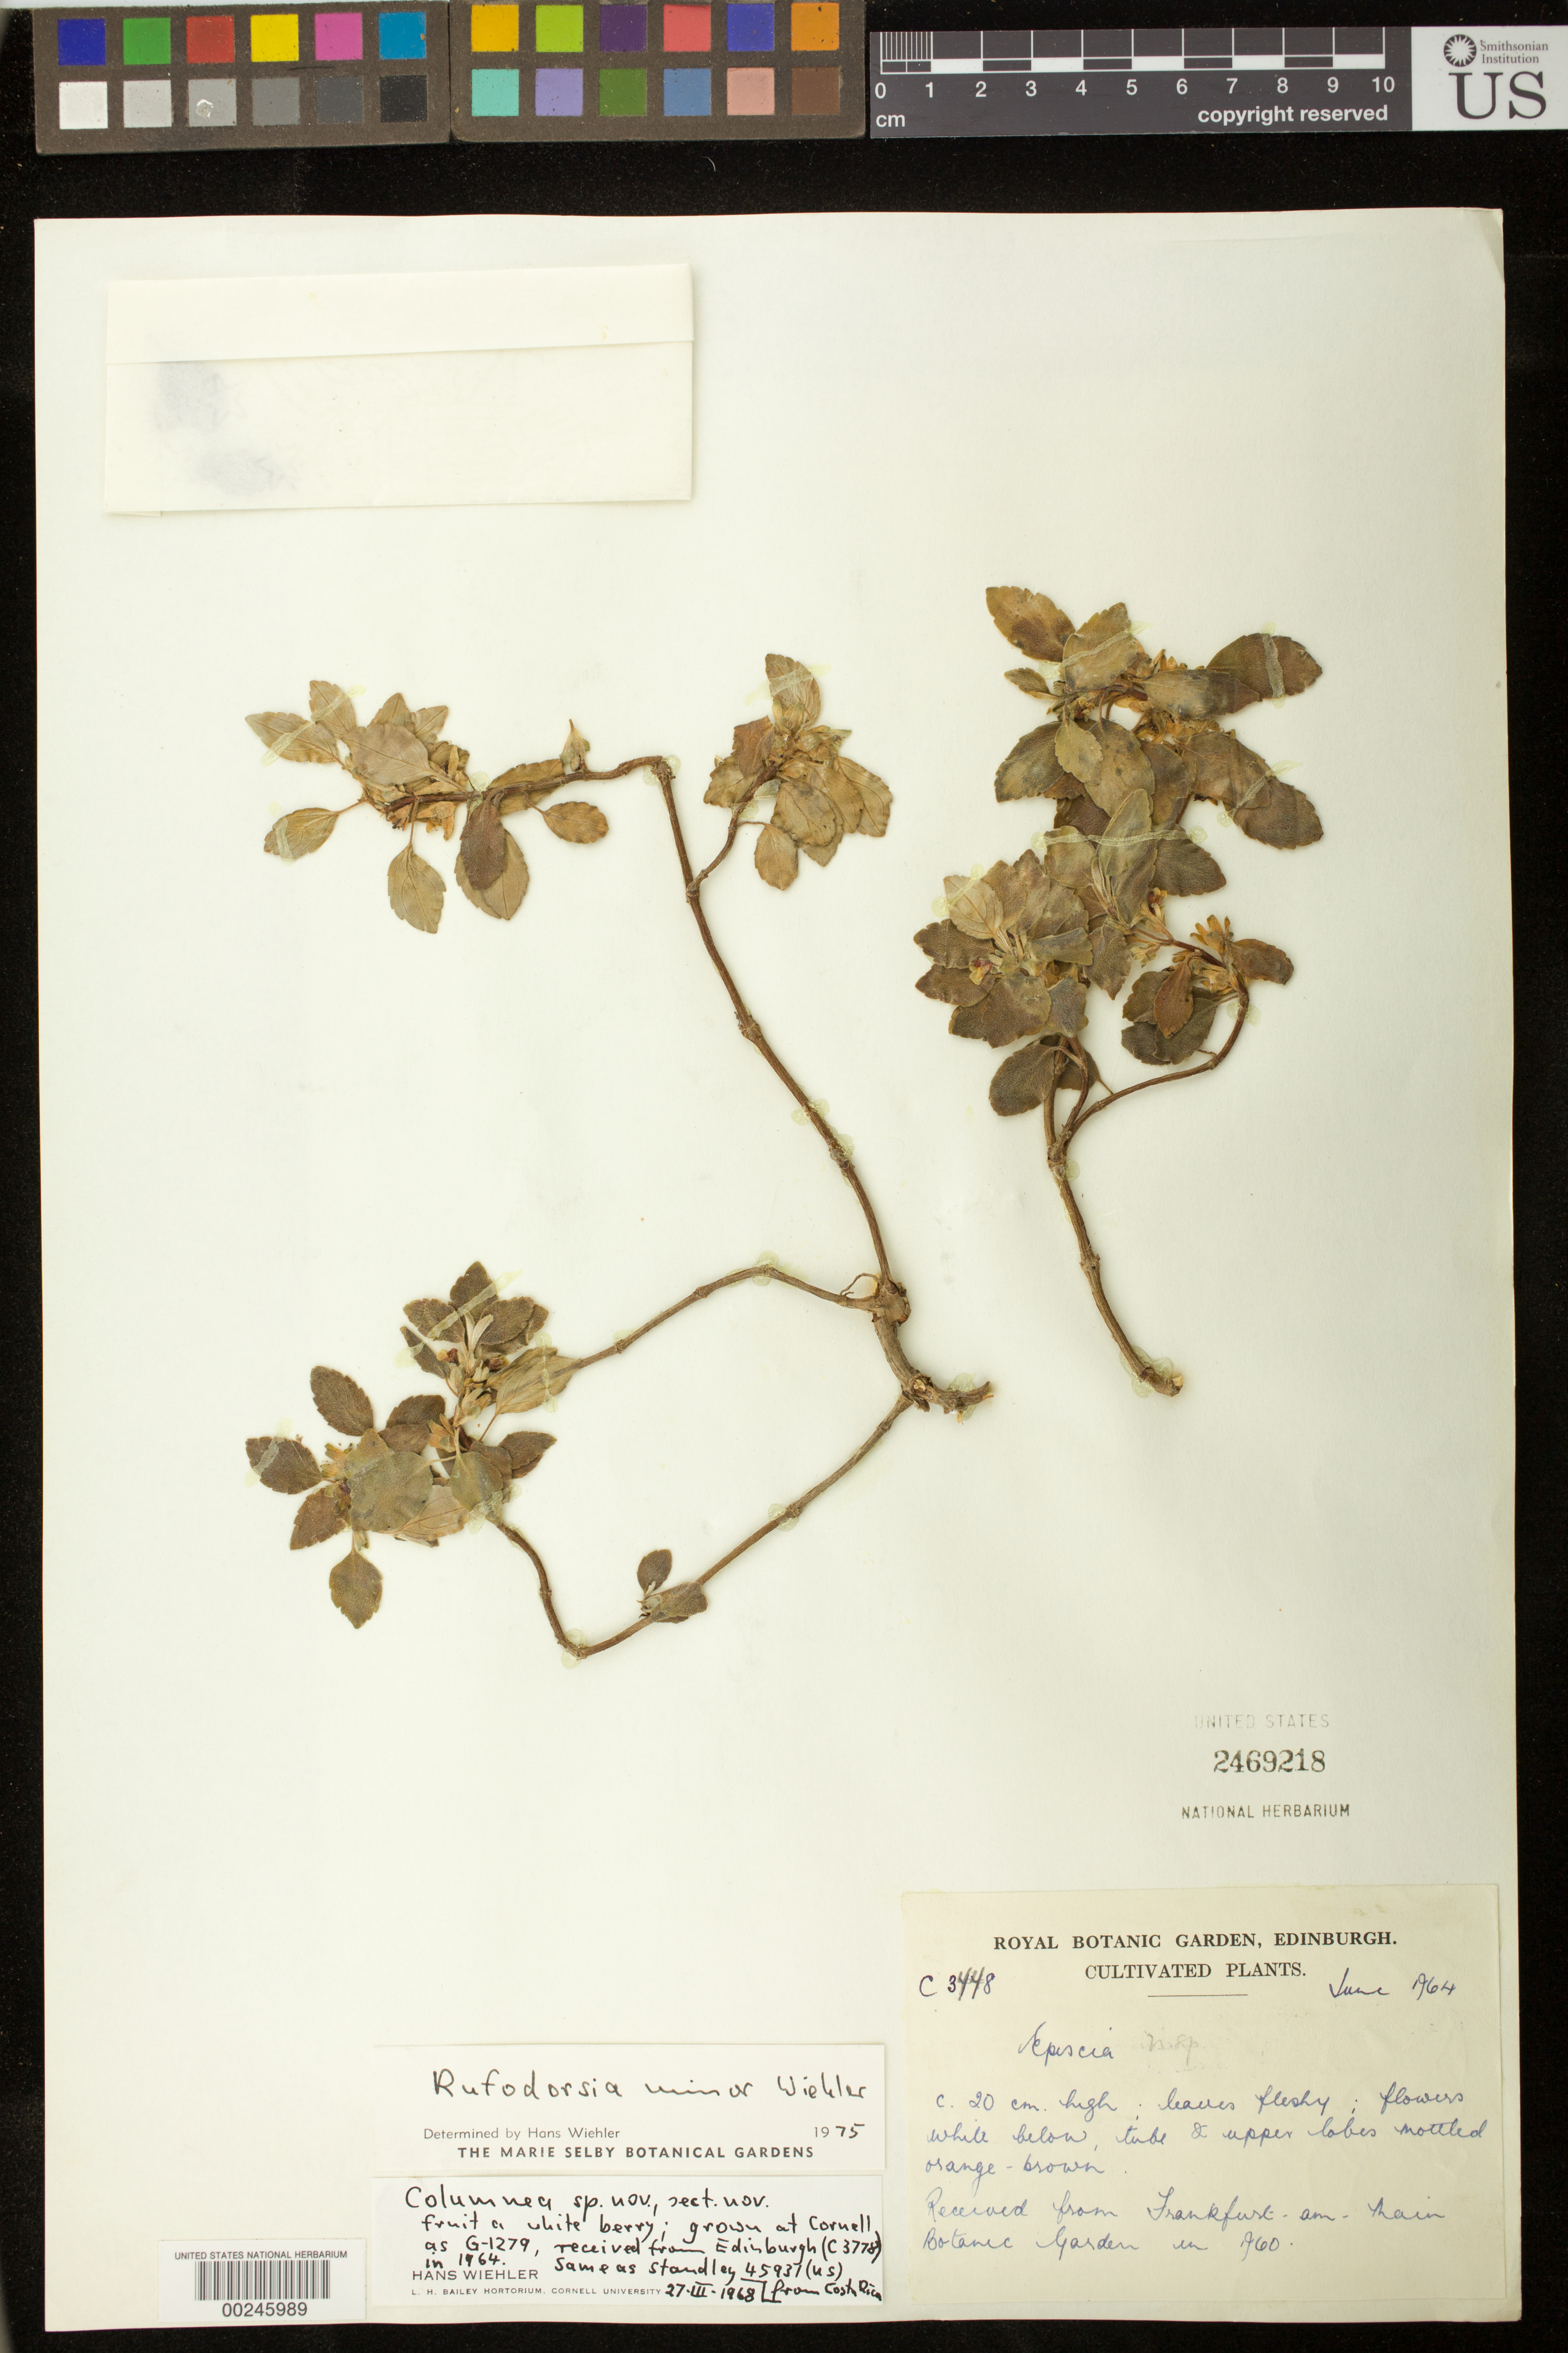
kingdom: Plantae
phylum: Tracheophyta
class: Magnoliopsida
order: Lamiales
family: Gesneriaceae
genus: Rufodorsia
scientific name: Rufodorsia minor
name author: Wiehler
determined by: Wiehler, H. J.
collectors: RBG Edinburgh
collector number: C. 3448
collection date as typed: Jun 1964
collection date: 1964-06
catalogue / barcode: US 2469218